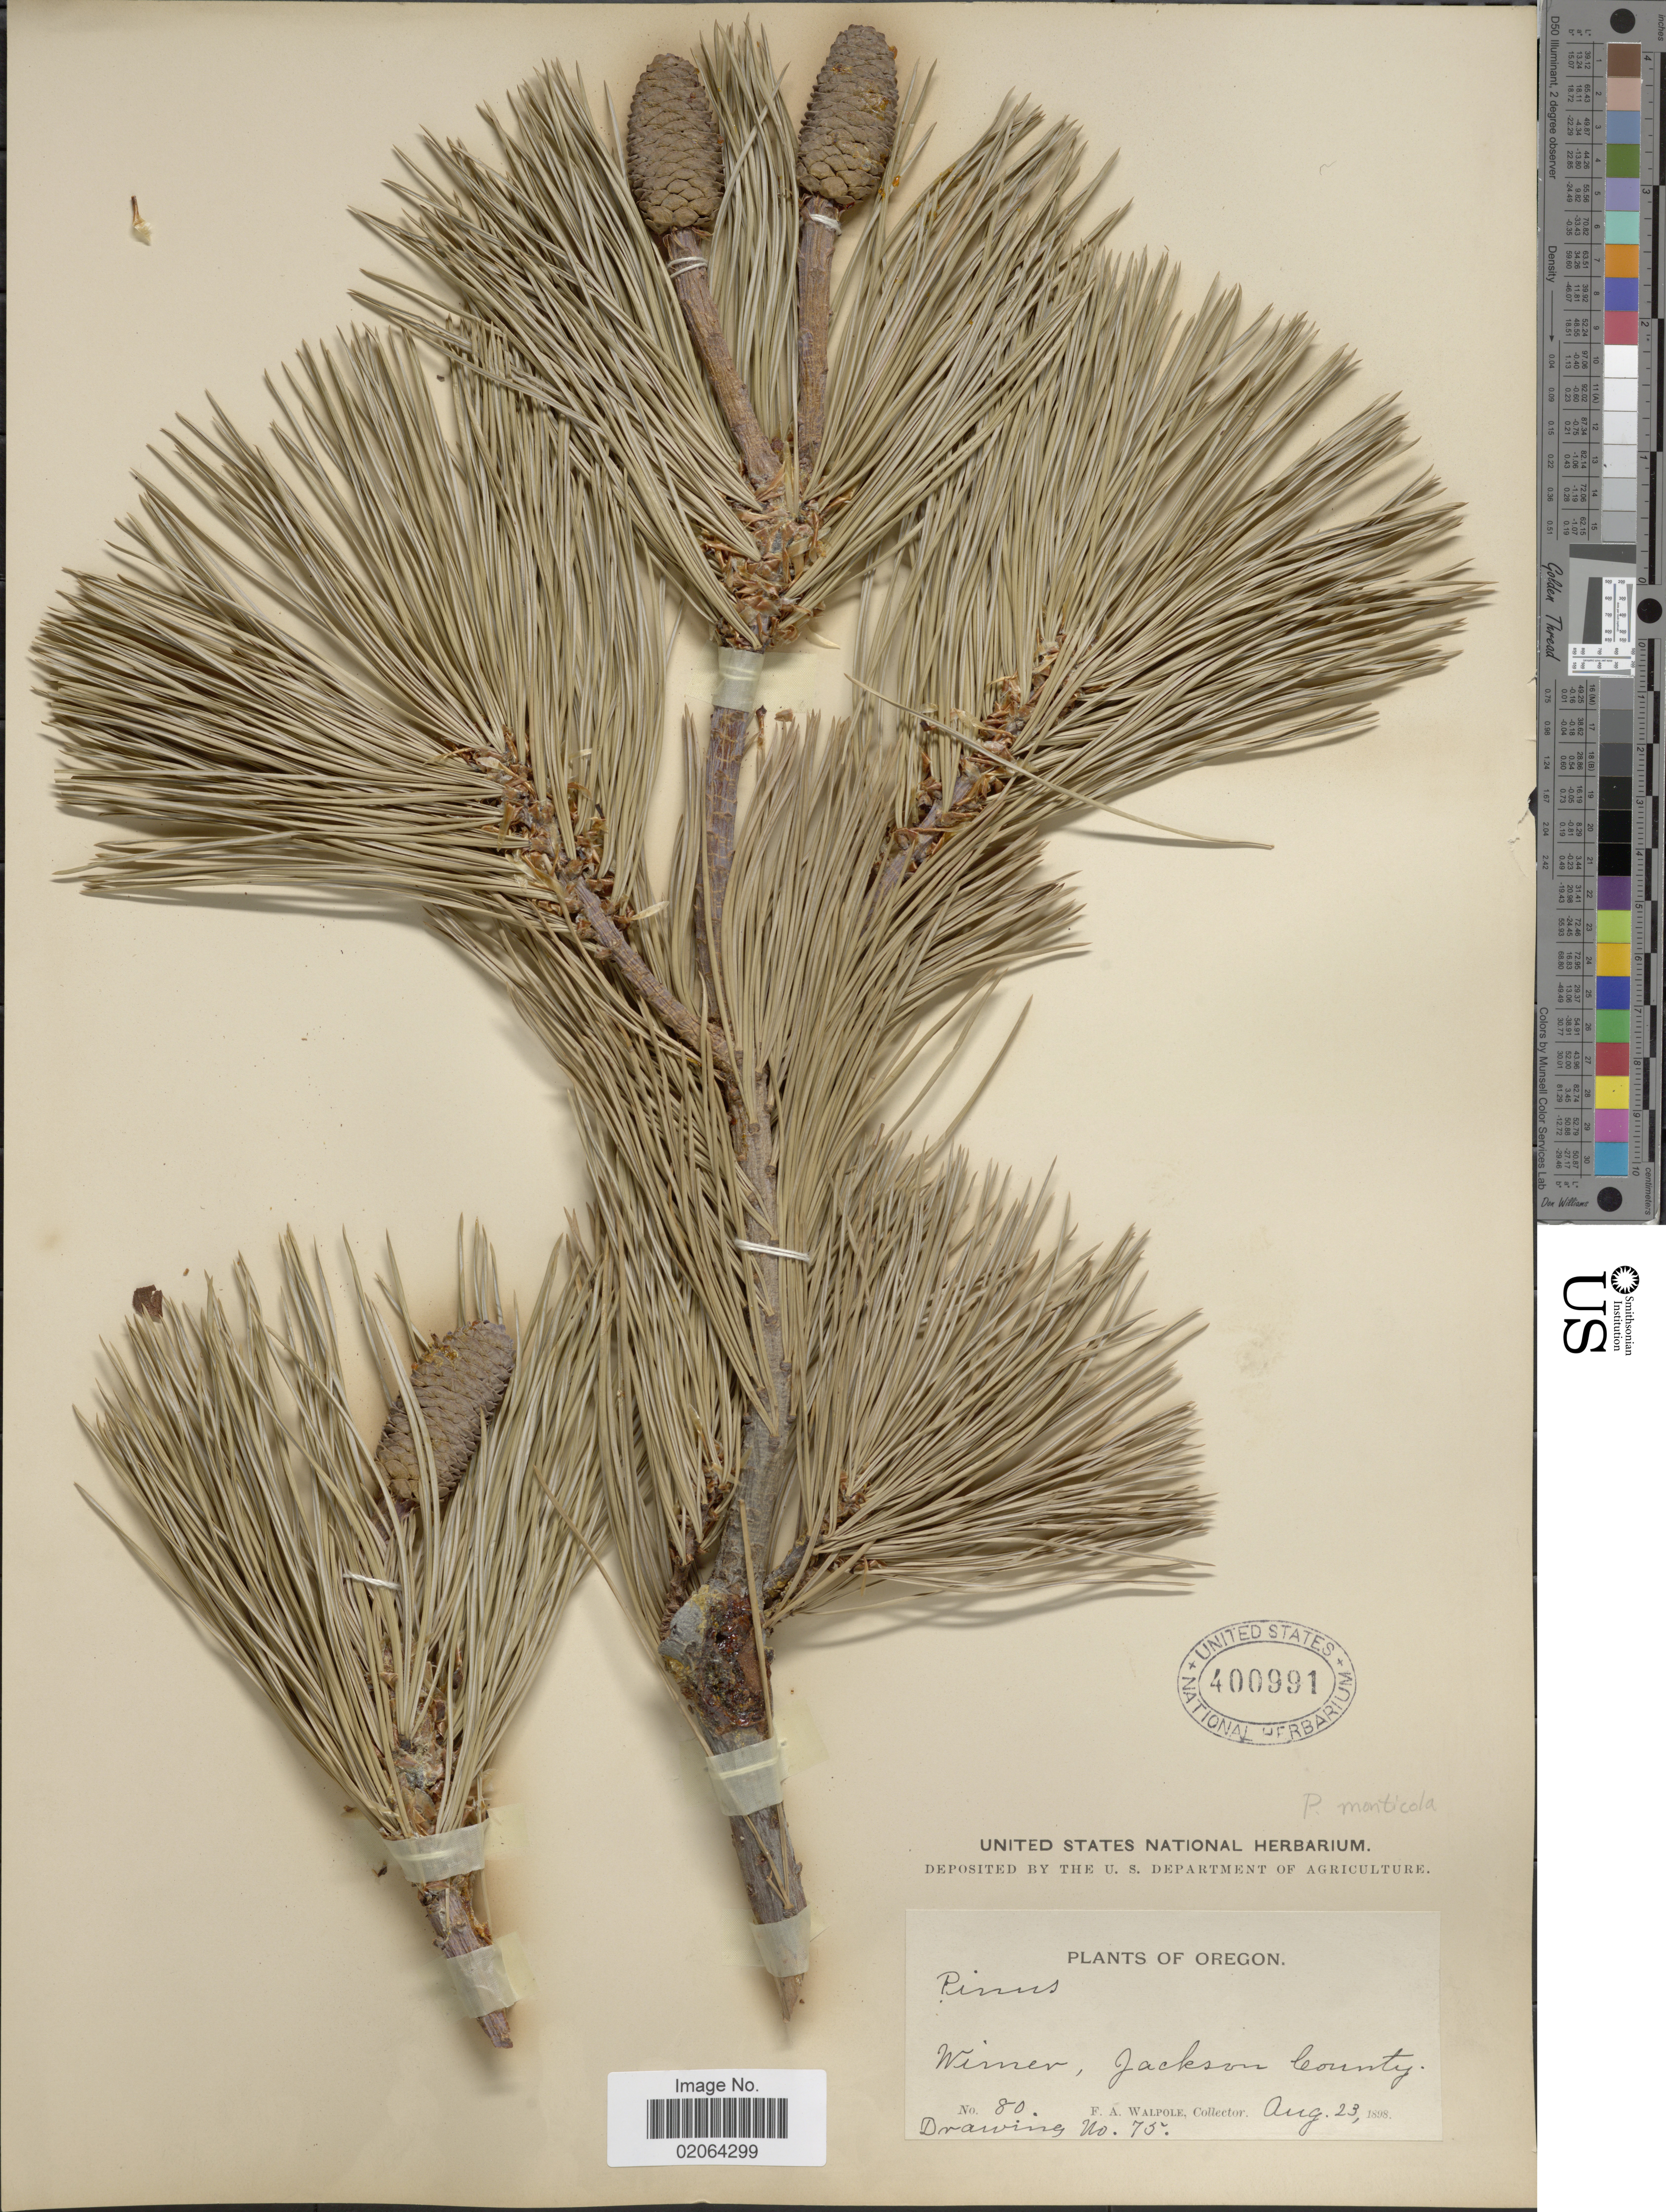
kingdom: Plantae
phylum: Tracheophyta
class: Pinopsida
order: Pinales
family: Pinaceae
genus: Pinus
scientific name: Pinus monticola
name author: Douglas ex D. Don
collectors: F. Walpole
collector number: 80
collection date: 1898-08-23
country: United States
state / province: Oregon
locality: Wimer, Jackson County.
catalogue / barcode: US 400991